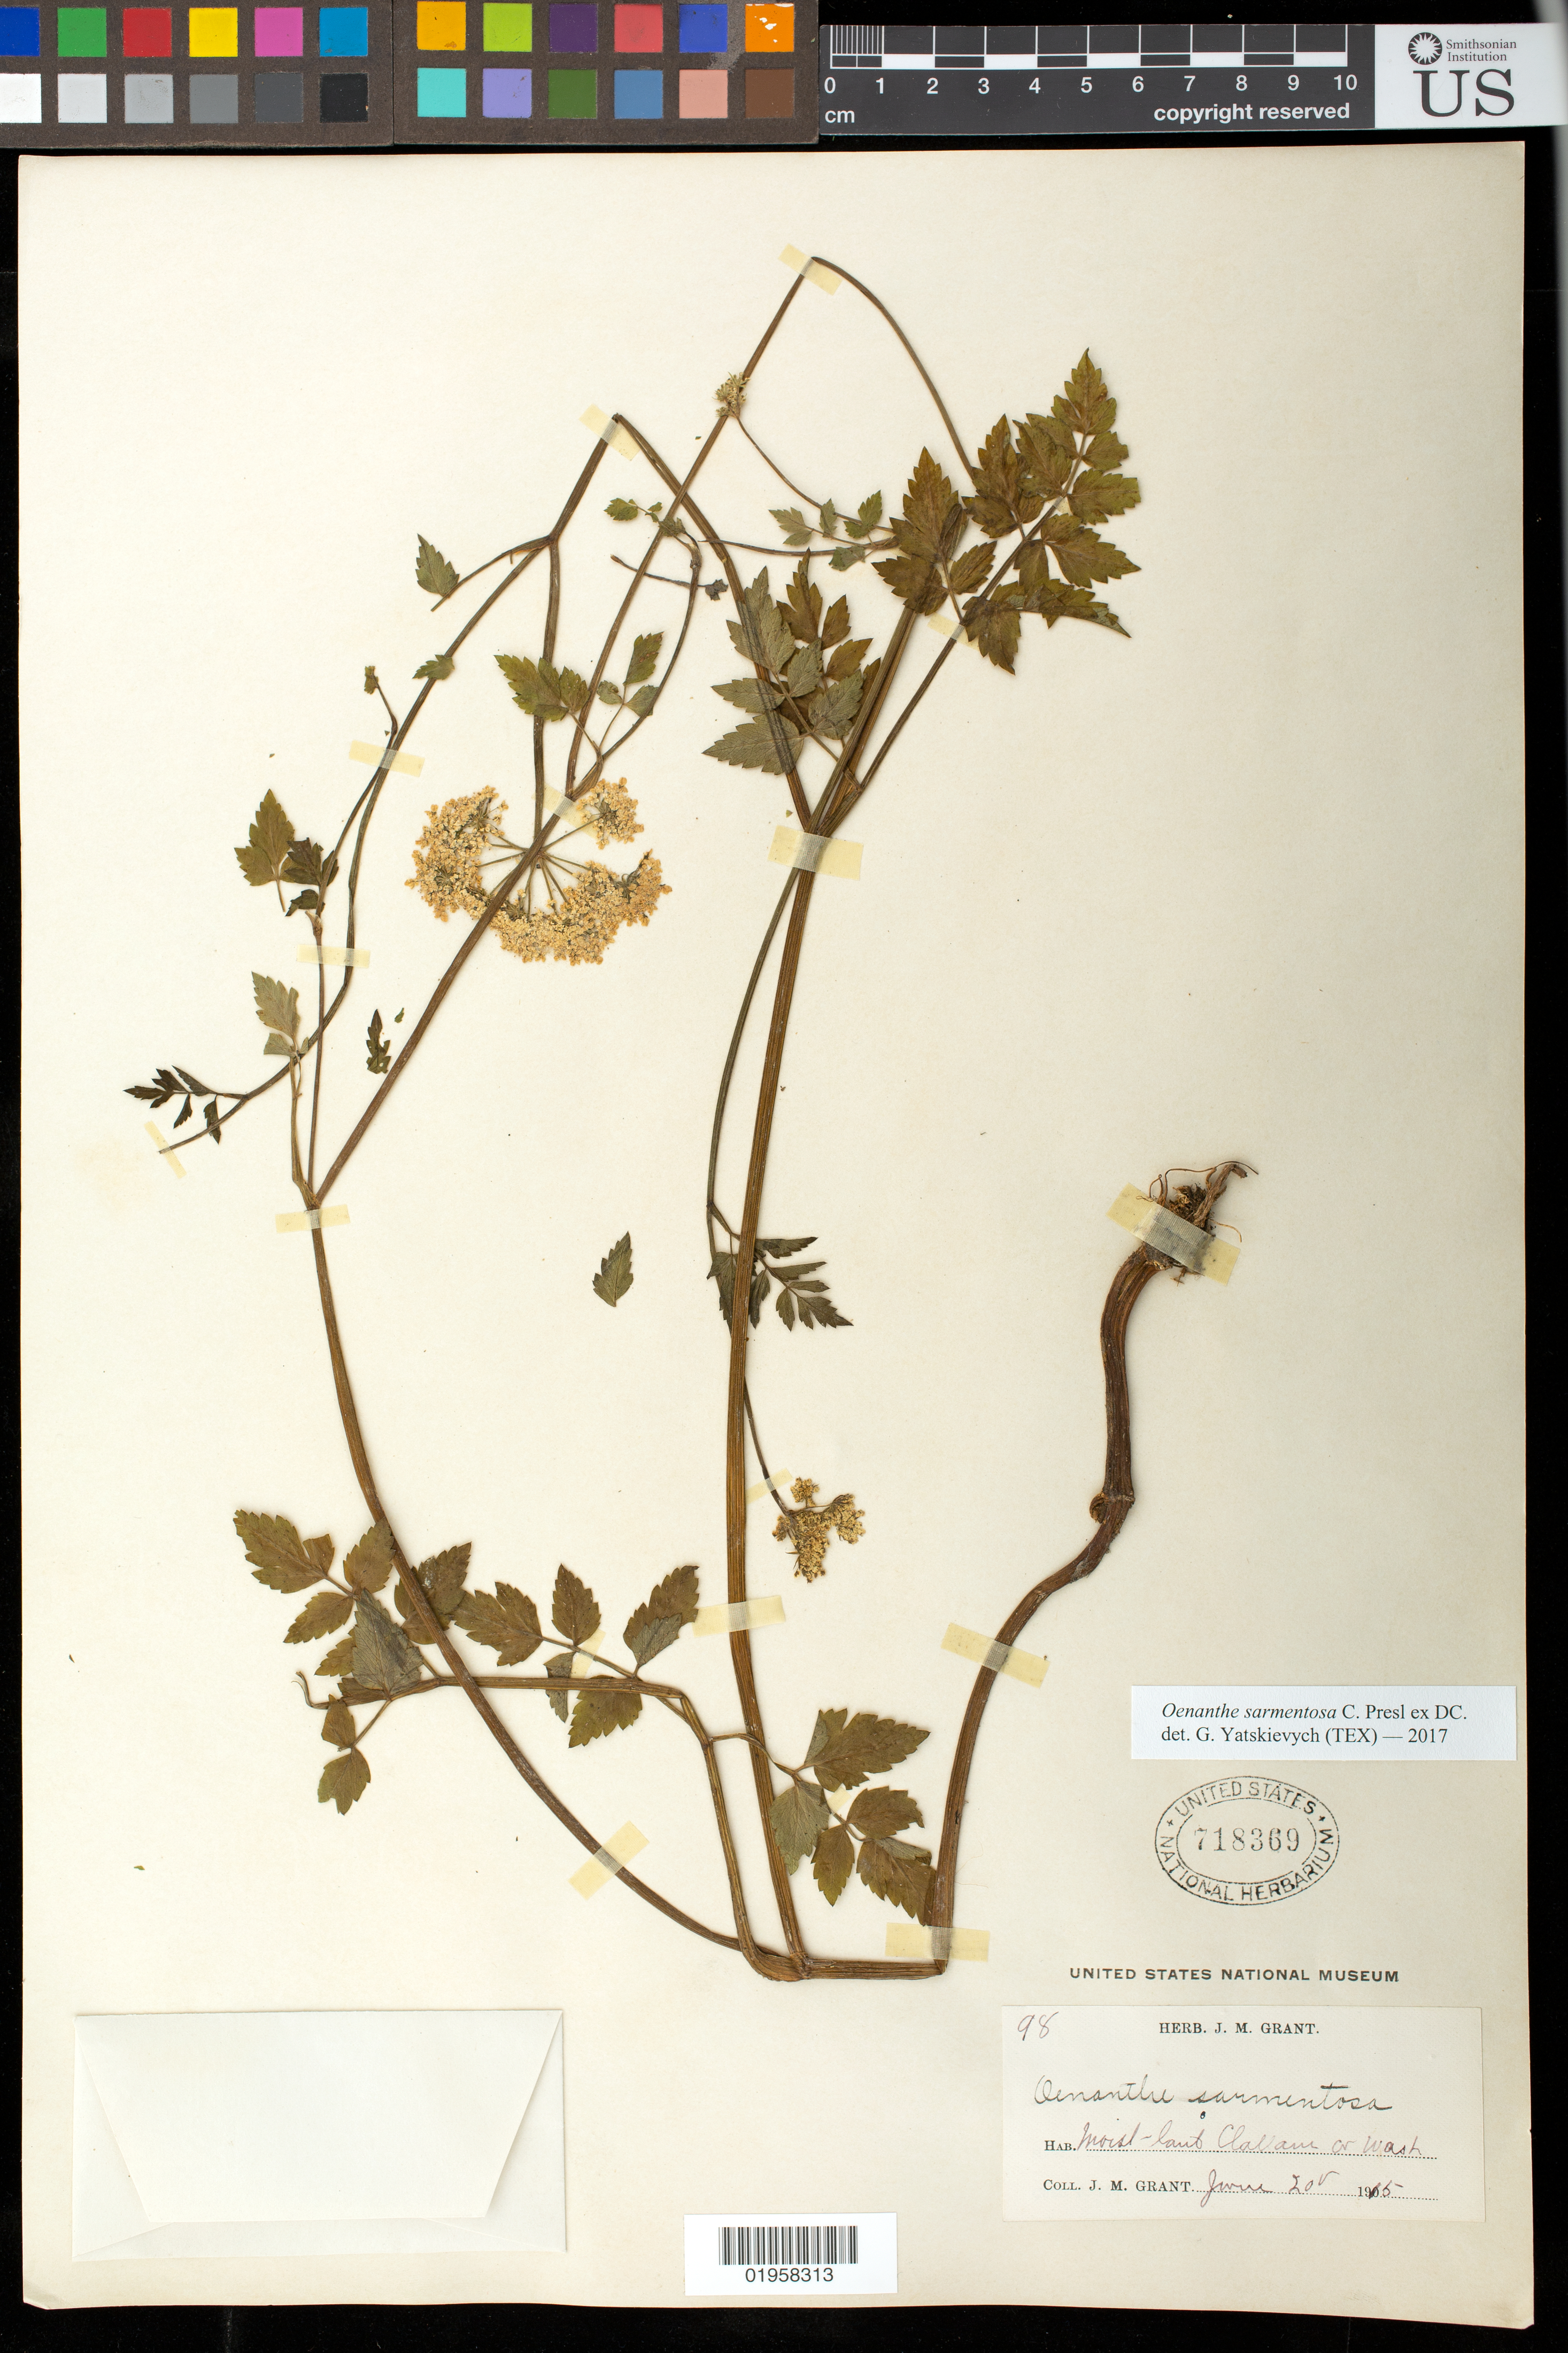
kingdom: Plantae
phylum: Tracheophyta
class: Magnoliopsida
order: Apiales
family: Apiaceae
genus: Oenanthe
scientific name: Oenanthe sarmentosa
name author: C. Presl ex DC.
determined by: Yatskievych, G. A.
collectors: J. M. Grant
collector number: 98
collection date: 1915-06-20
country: United States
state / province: Washington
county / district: Clallam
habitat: Moist land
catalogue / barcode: US 718369